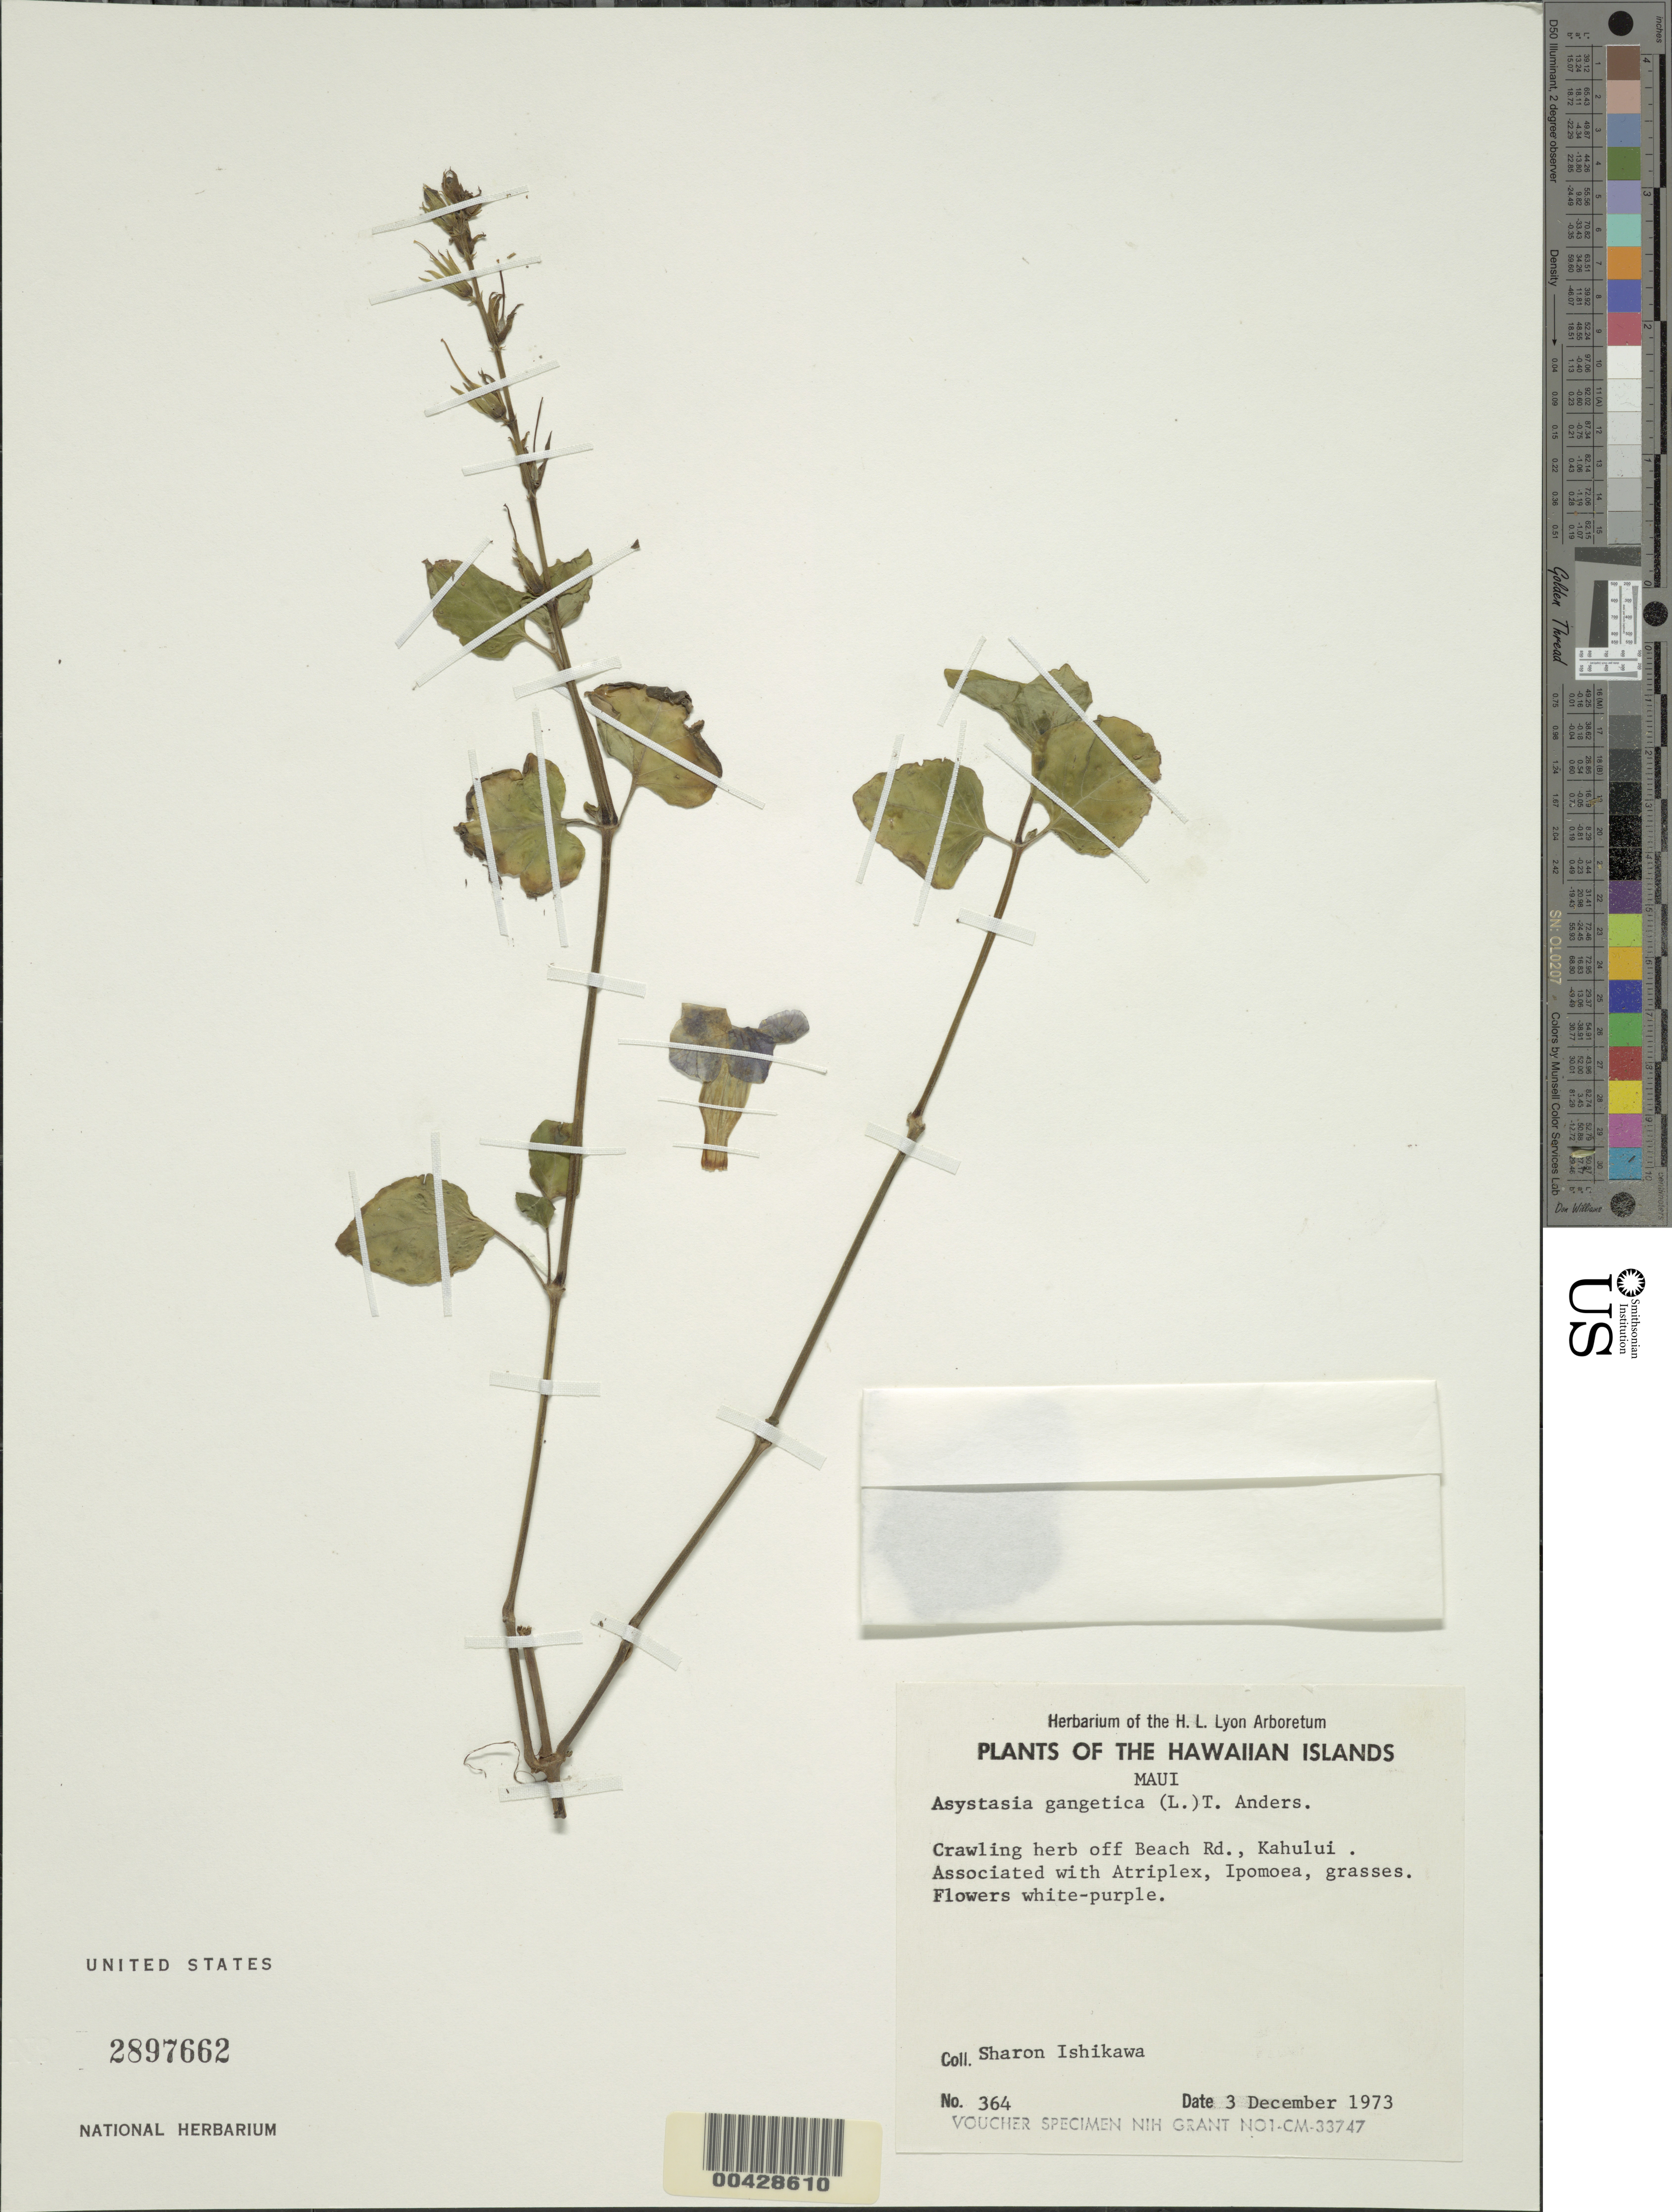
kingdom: Plantae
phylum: Tracheophyta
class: Magnoliopsida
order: Lamiales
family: Acanthaceae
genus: Asystasia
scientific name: Asystasia gangetica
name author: (L.) T. Anderson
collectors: S. S. Ishikawa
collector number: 364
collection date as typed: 3 Dec 1973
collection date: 1973-12-03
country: United States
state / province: Hawaii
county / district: Maui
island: Maui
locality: Off Beach Road, Kahului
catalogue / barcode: US 2897662